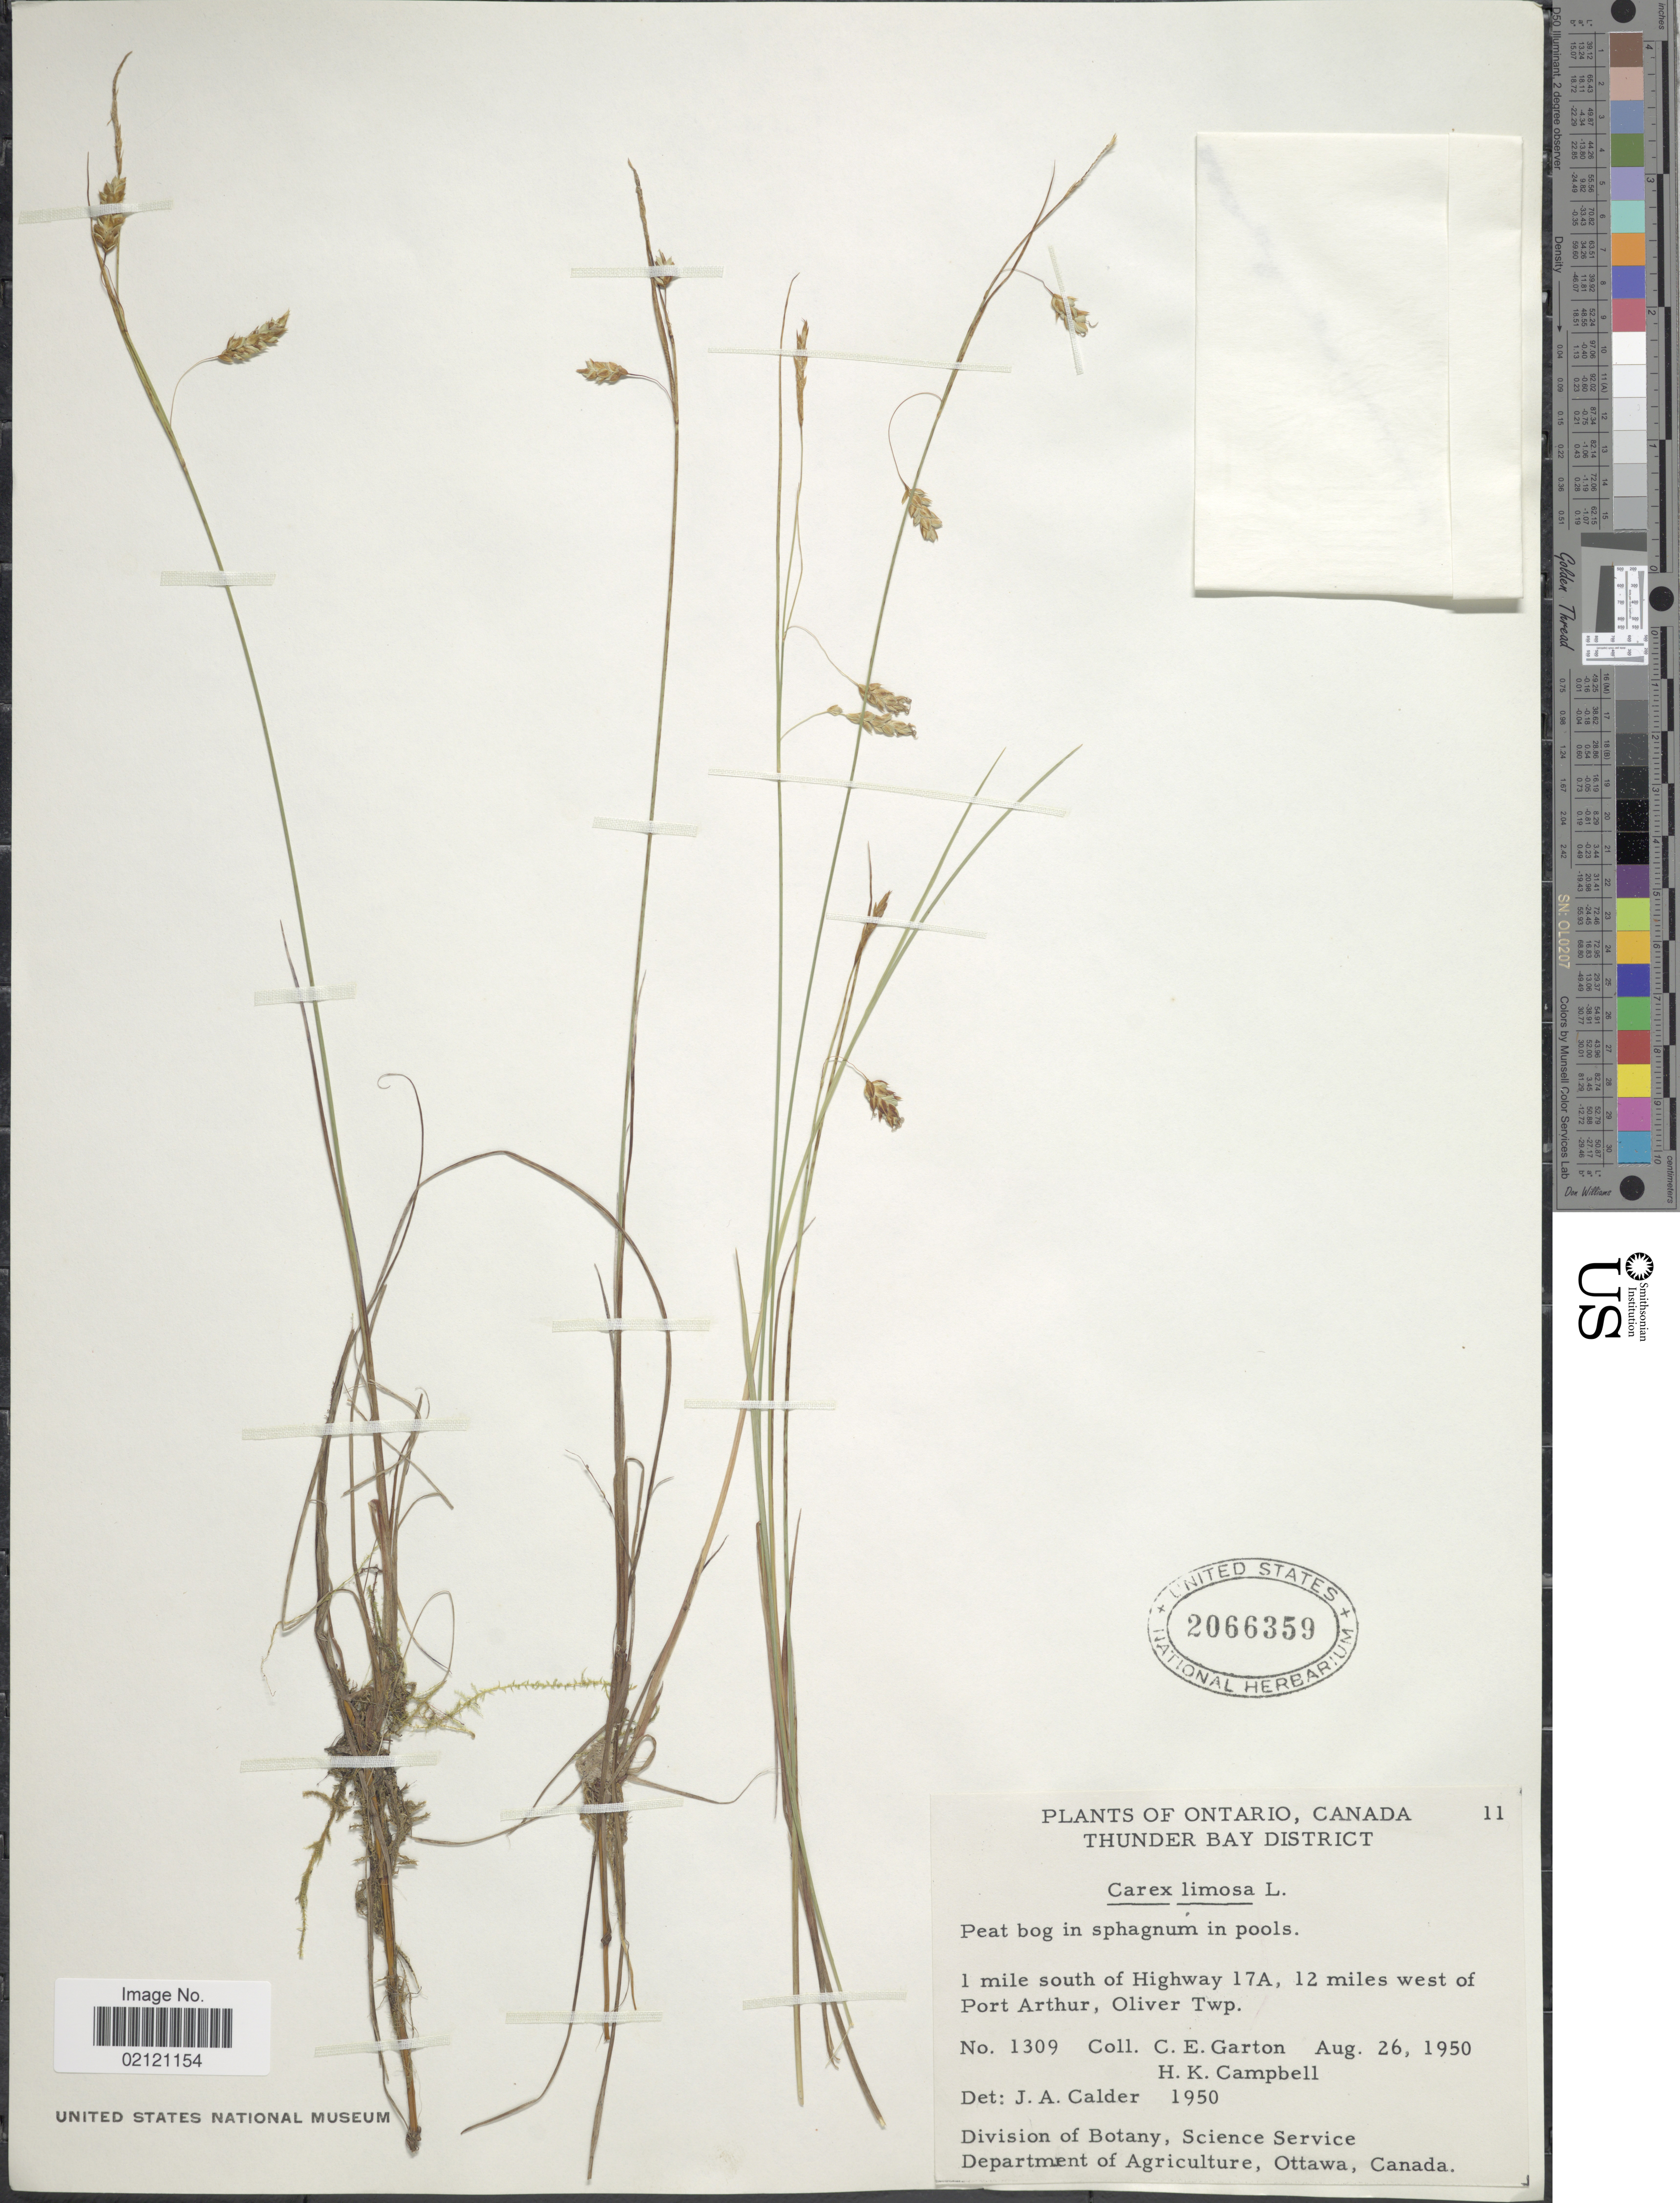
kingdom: Plantae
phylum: Tracheophyta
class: Liliopsida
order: Poales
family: Cyperaceae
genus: Carex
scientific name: Carex limosa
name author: L.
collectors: C. E. Garton & H. K. Campbell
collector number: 1309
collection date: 1950-08-26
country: Canada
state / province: Ontario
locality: Thunder Bay District, 1 mile south of Highway 17A, 12 miles west of Port Arthurr, Oliver Twp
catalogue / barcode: US 2066359